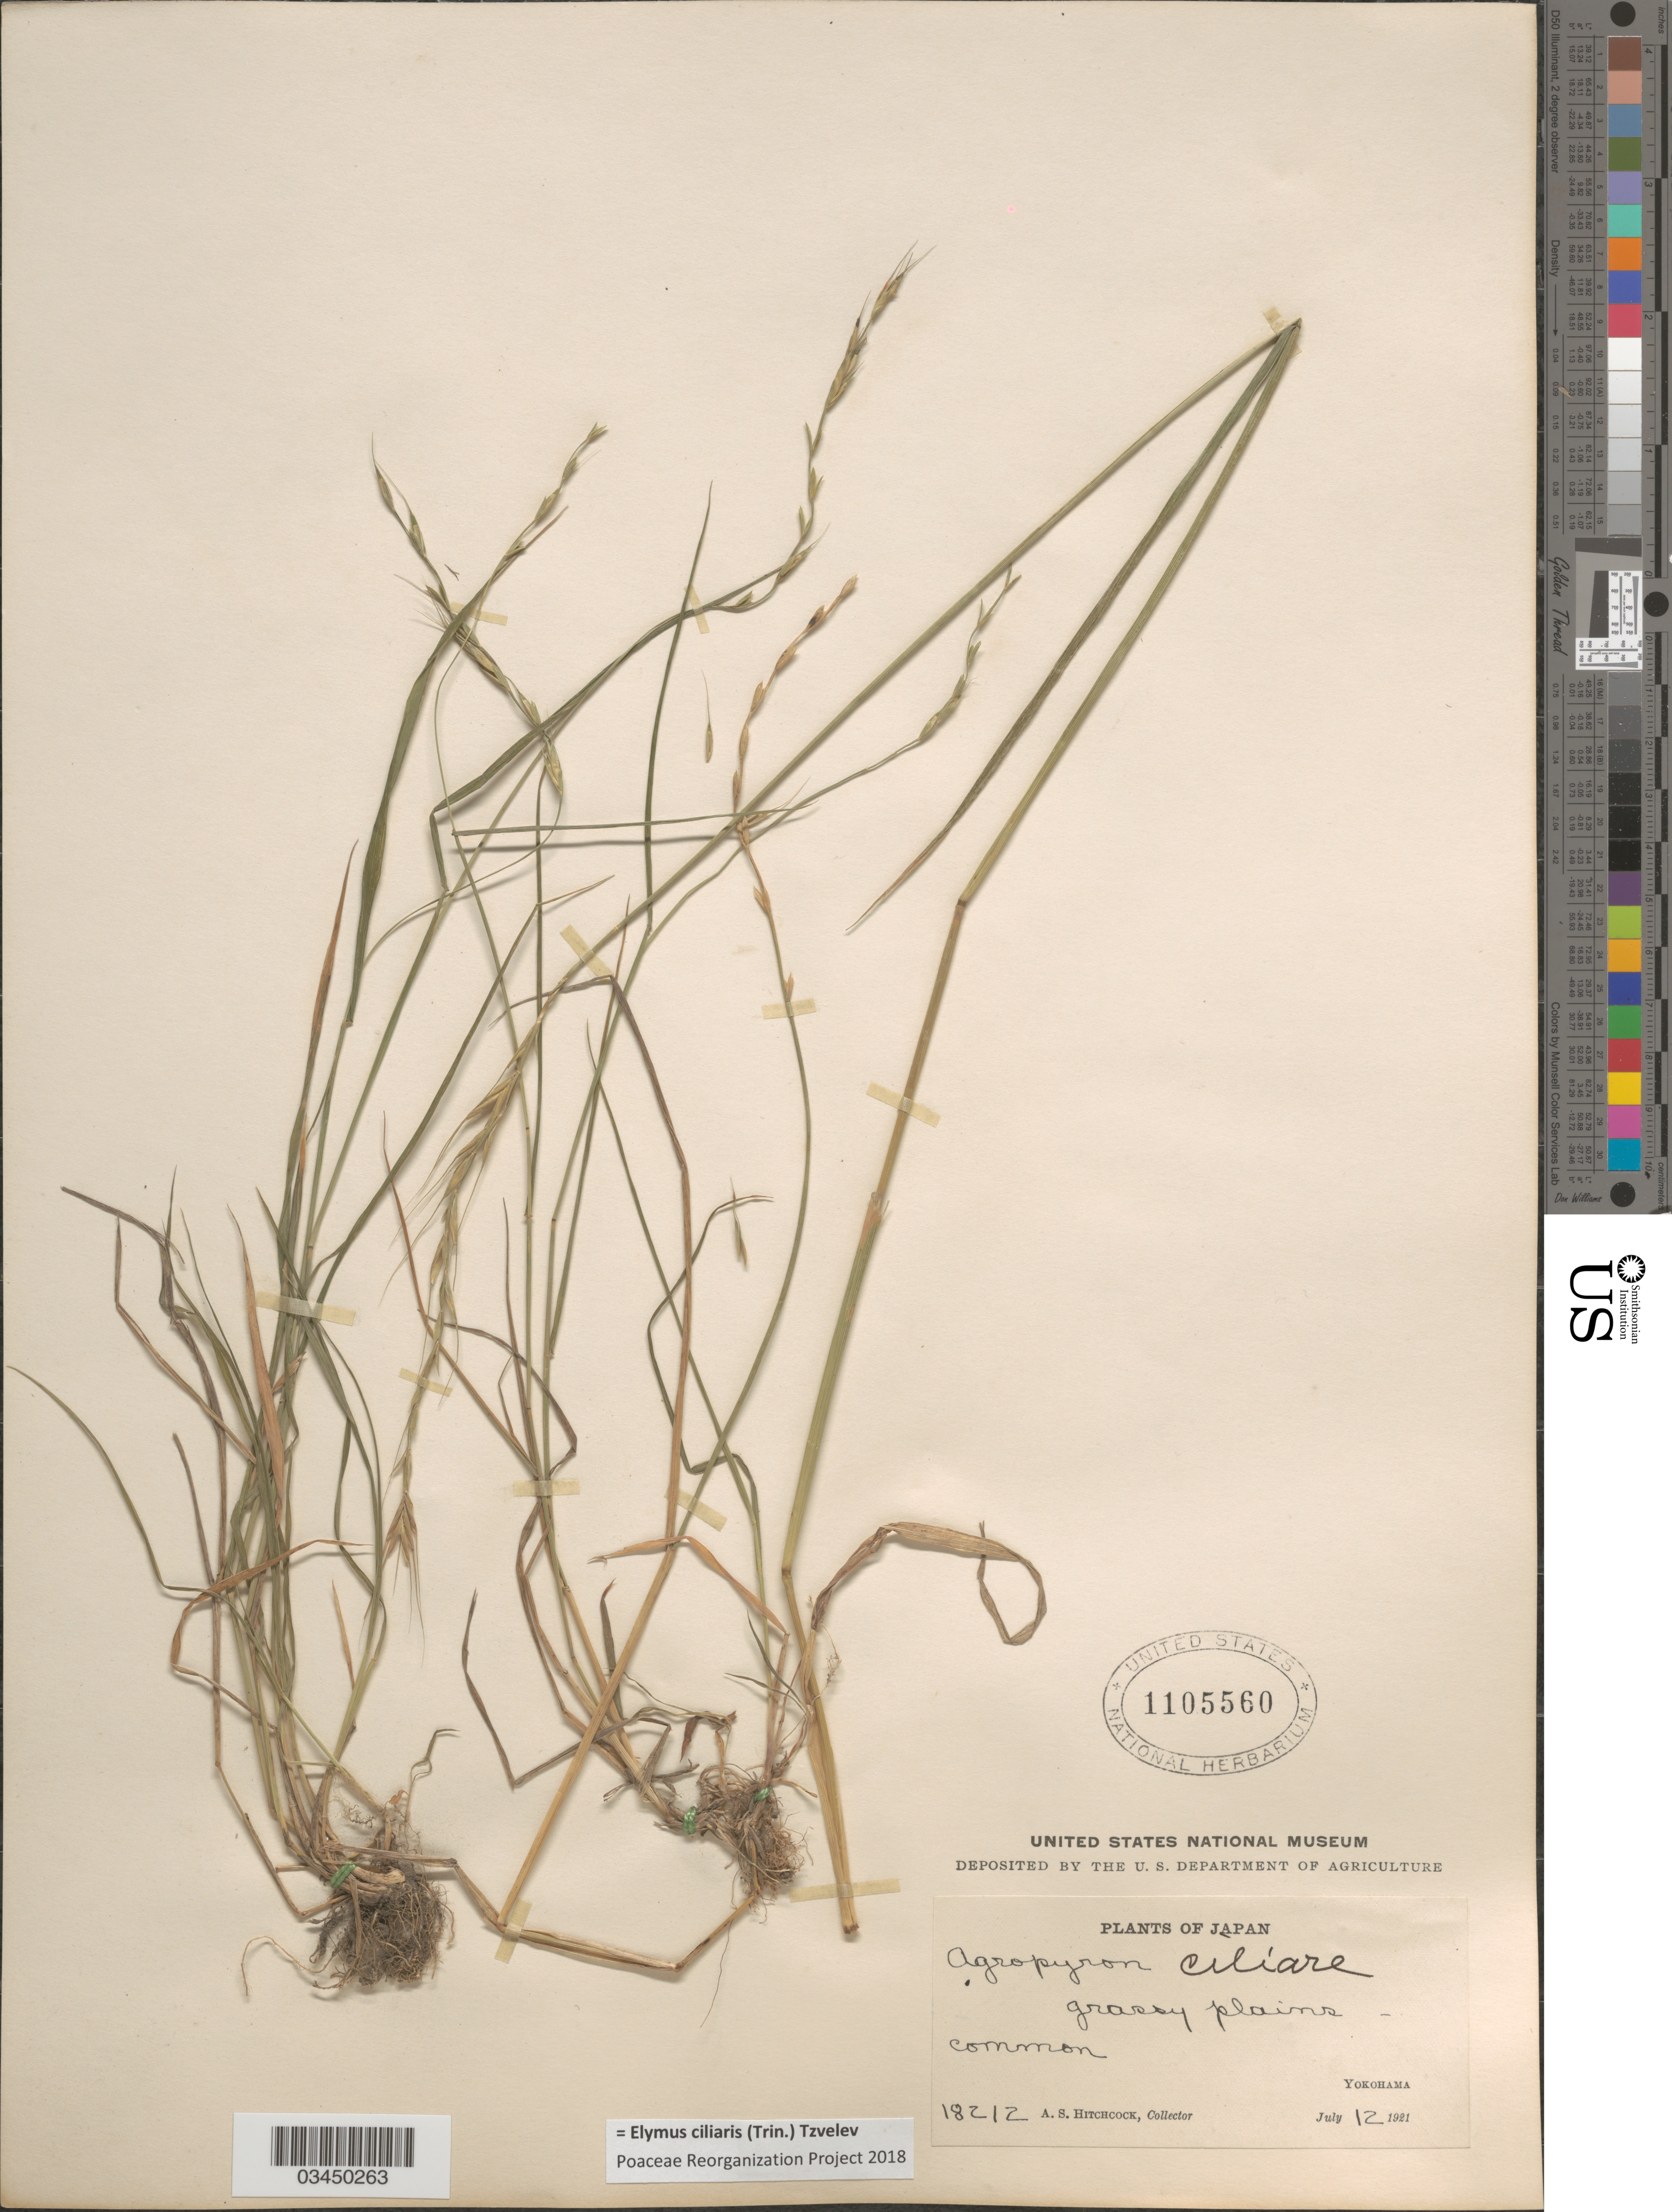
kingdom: Plantae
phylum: Tracheophyta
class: Liliopsida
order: Poales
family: Poaceae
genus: Elymus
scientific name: Elymus ciliaris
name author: (Trin.) Tzvelev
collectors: A. S. Hitchcock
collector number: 18212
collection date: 1921-07-12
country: Japan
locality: Grassy plains - common. Yokohama.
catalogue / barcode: US 1105560